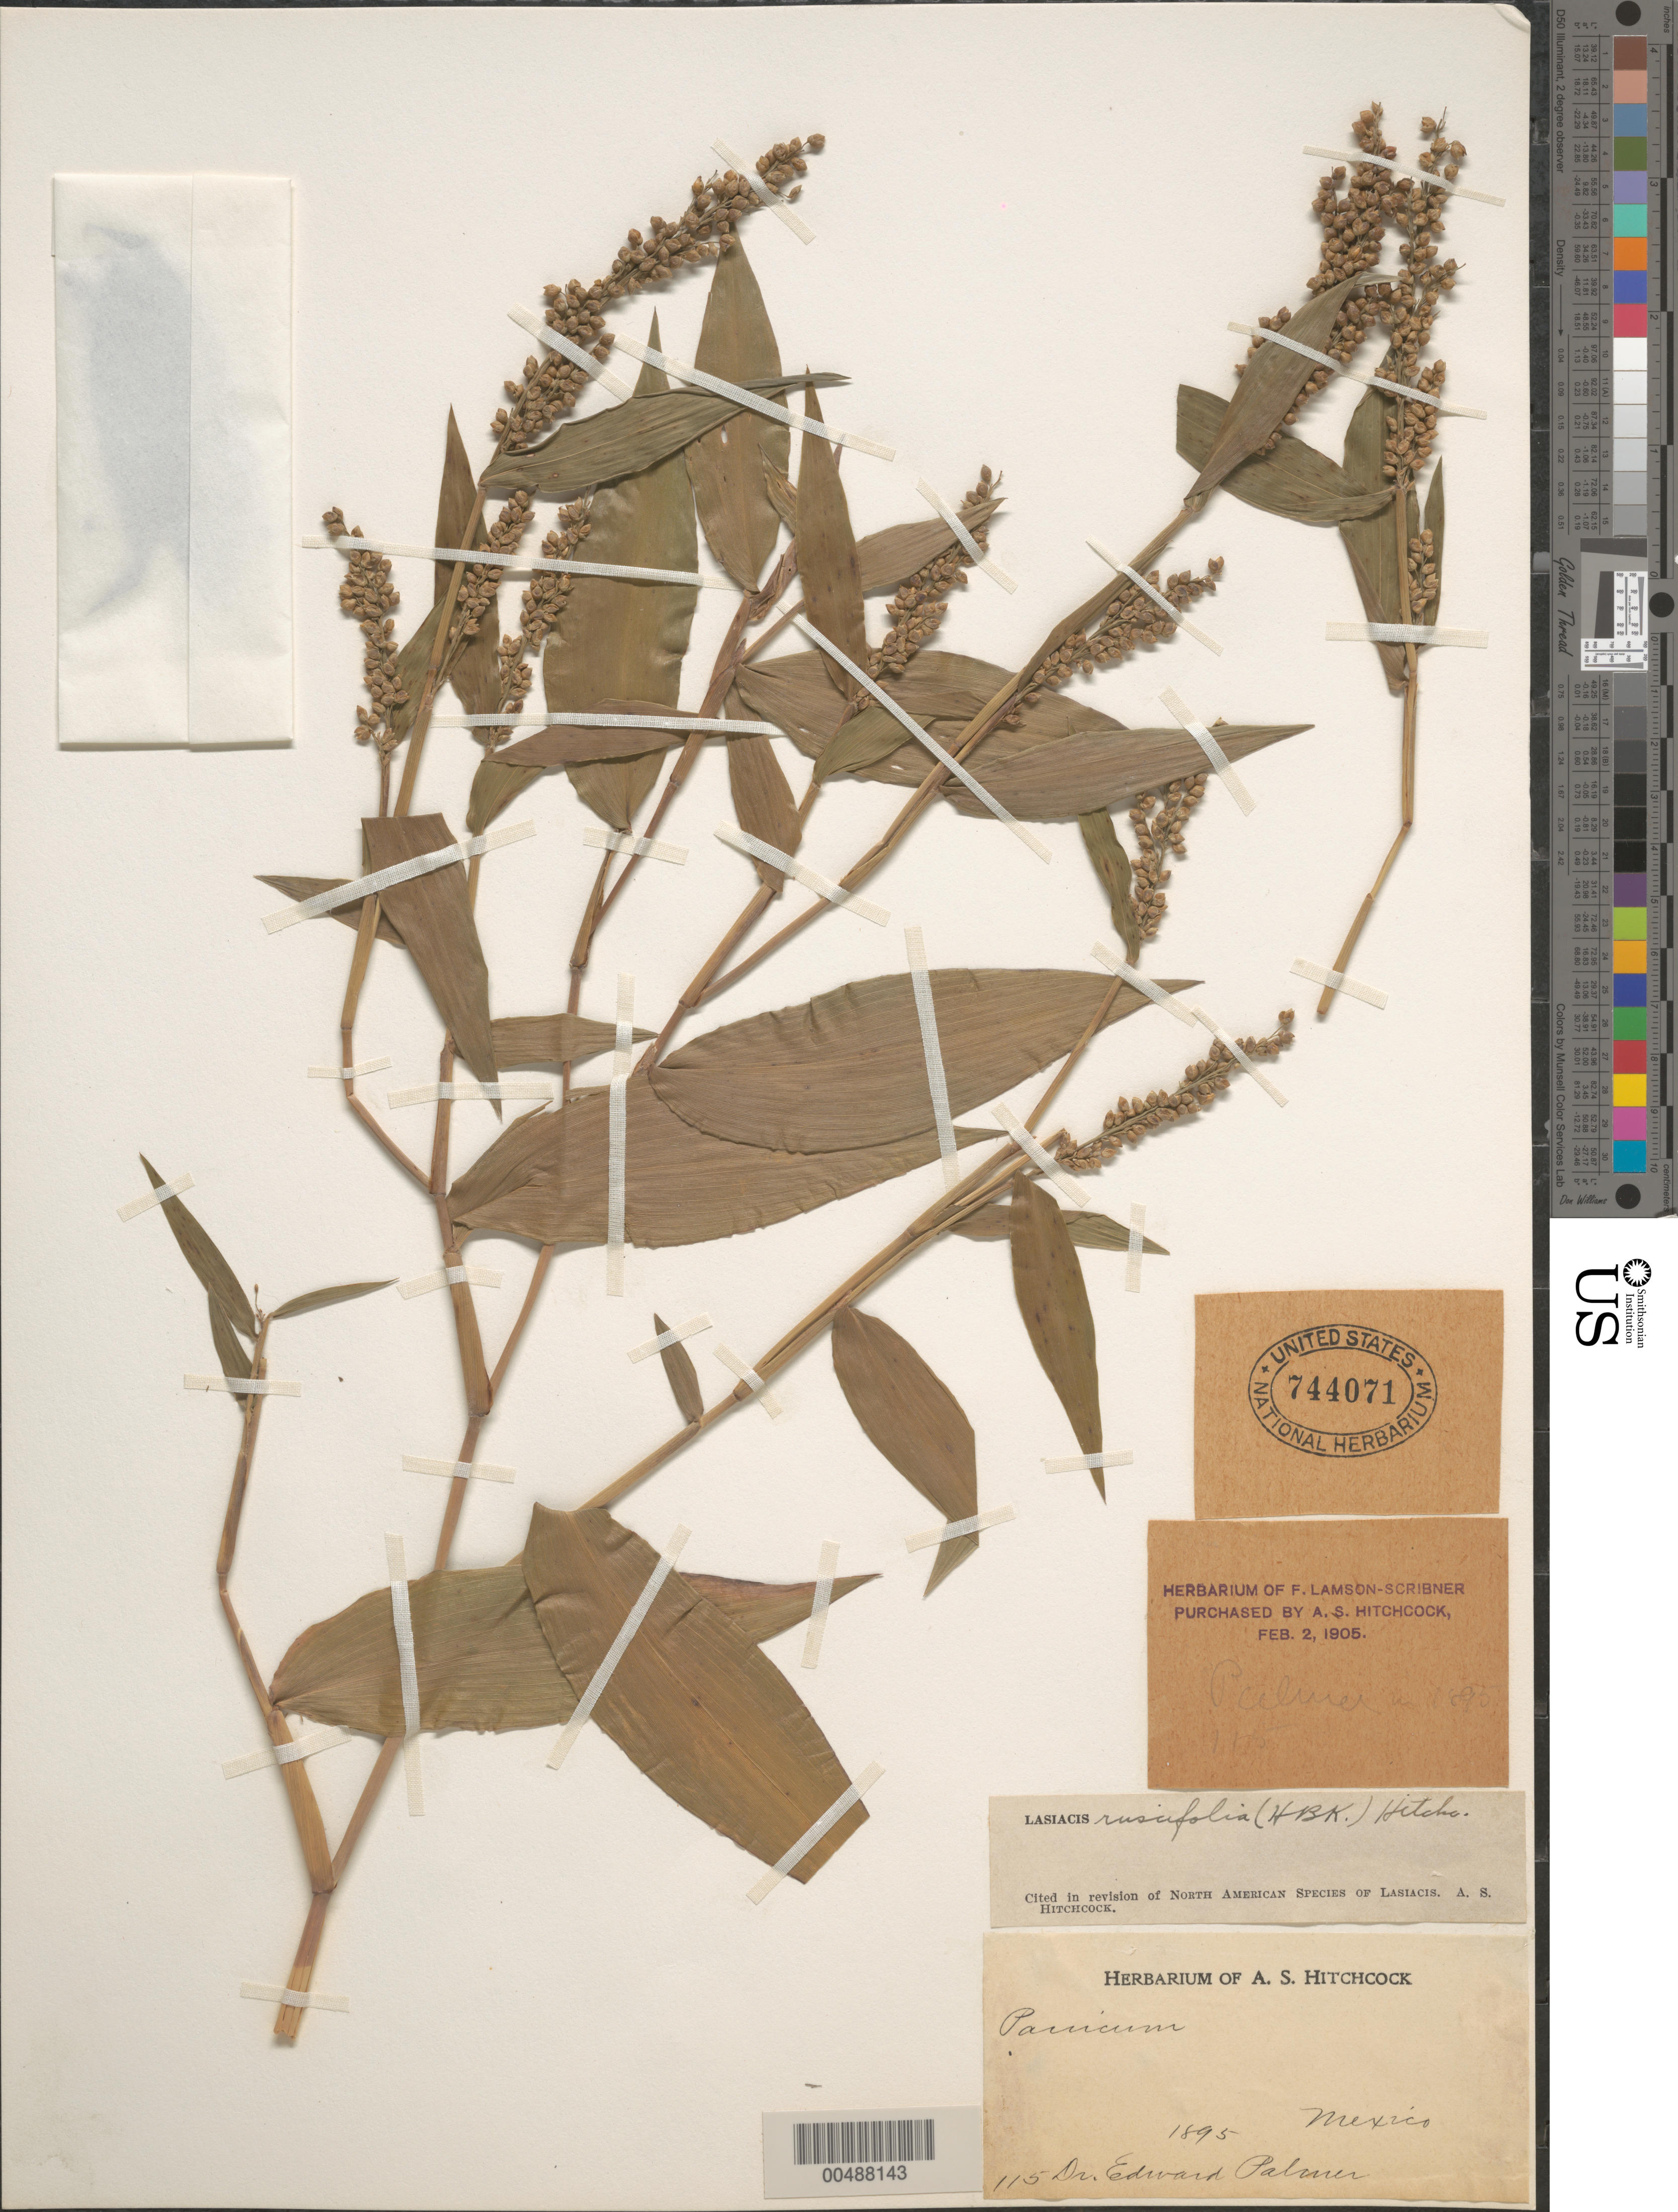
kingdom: Plantae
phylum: Tracheophyta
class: Liliopsida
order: Poales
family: Poaceae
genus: Lasiacis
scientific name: Lasiacis ruscifolia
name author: (Kunth) Hitchc.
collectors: E. Palmer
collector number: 115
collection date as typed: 1895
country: Mexico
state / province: Durango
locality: San Ramon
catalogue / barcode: US 744071